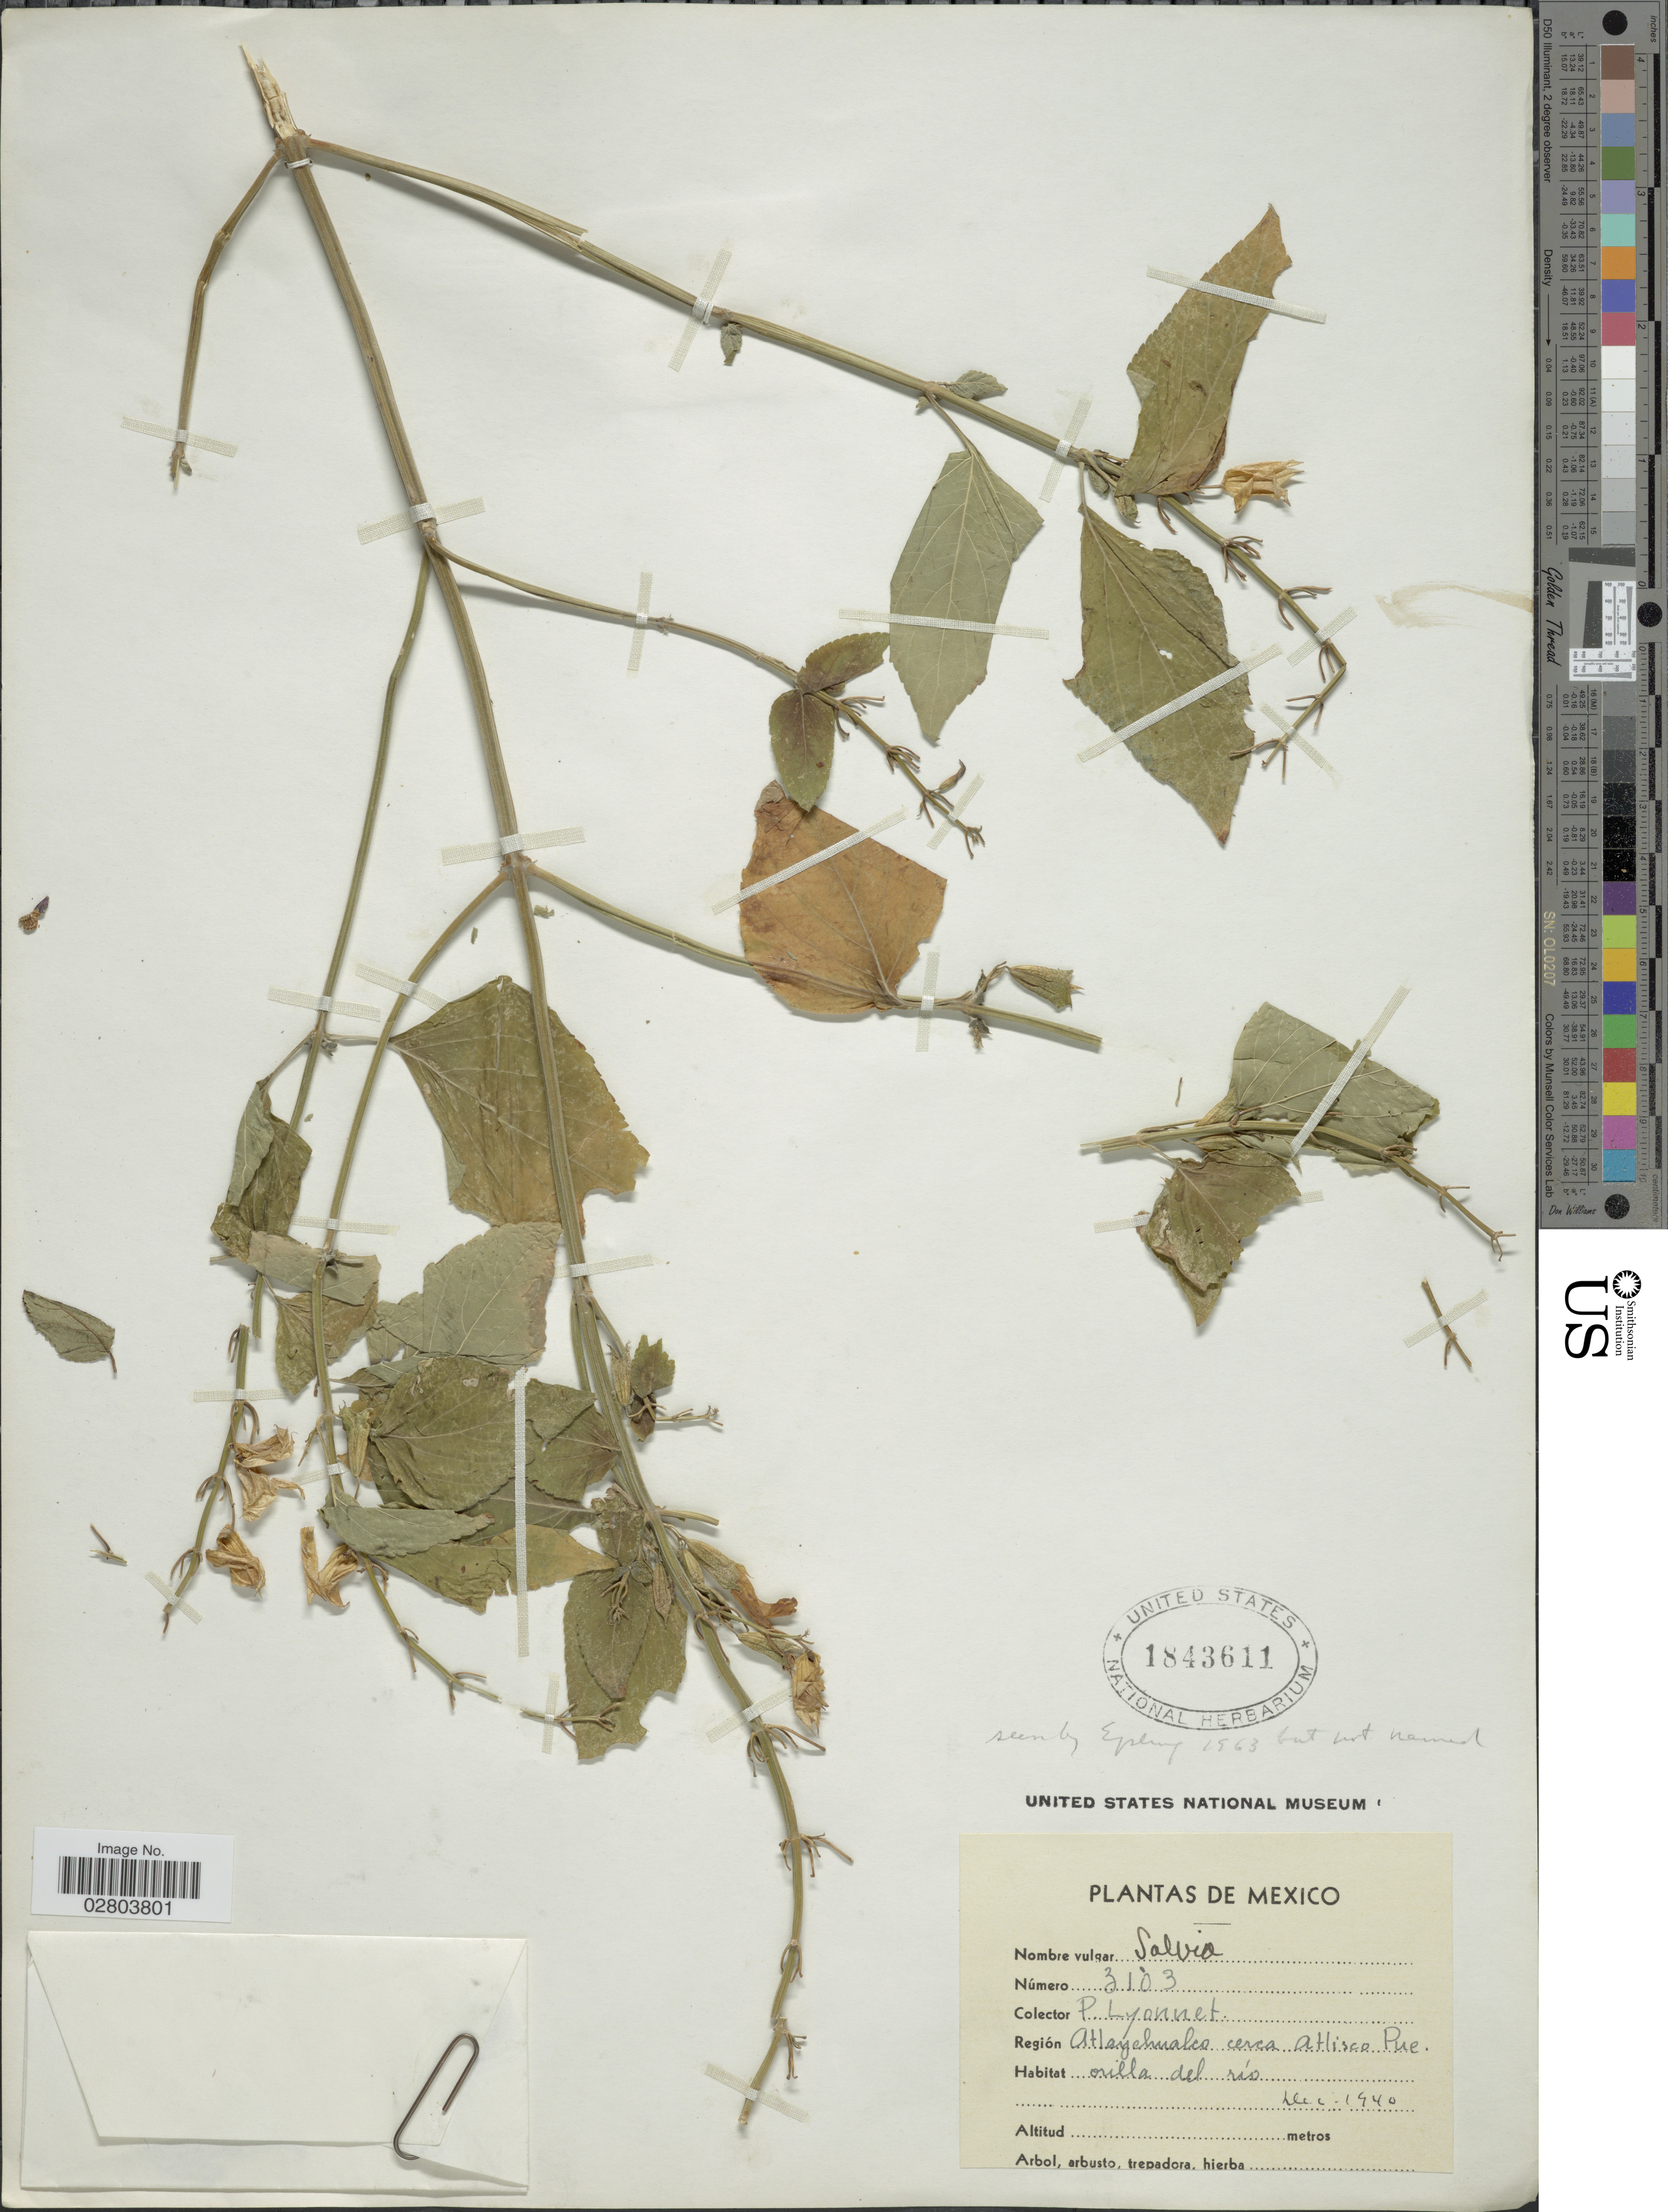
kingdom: Plantae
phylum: Tracheophyta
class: Magnoliopsida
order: Lamiales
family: Lamiaceae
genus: Salvia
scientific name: Salvia sp.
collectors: P. Lyonnet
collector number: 3103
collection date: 1940-12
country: Mexico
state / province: Puebla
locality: Atlaychualco cerca Atlisco Pue.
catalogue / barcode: US 1843611